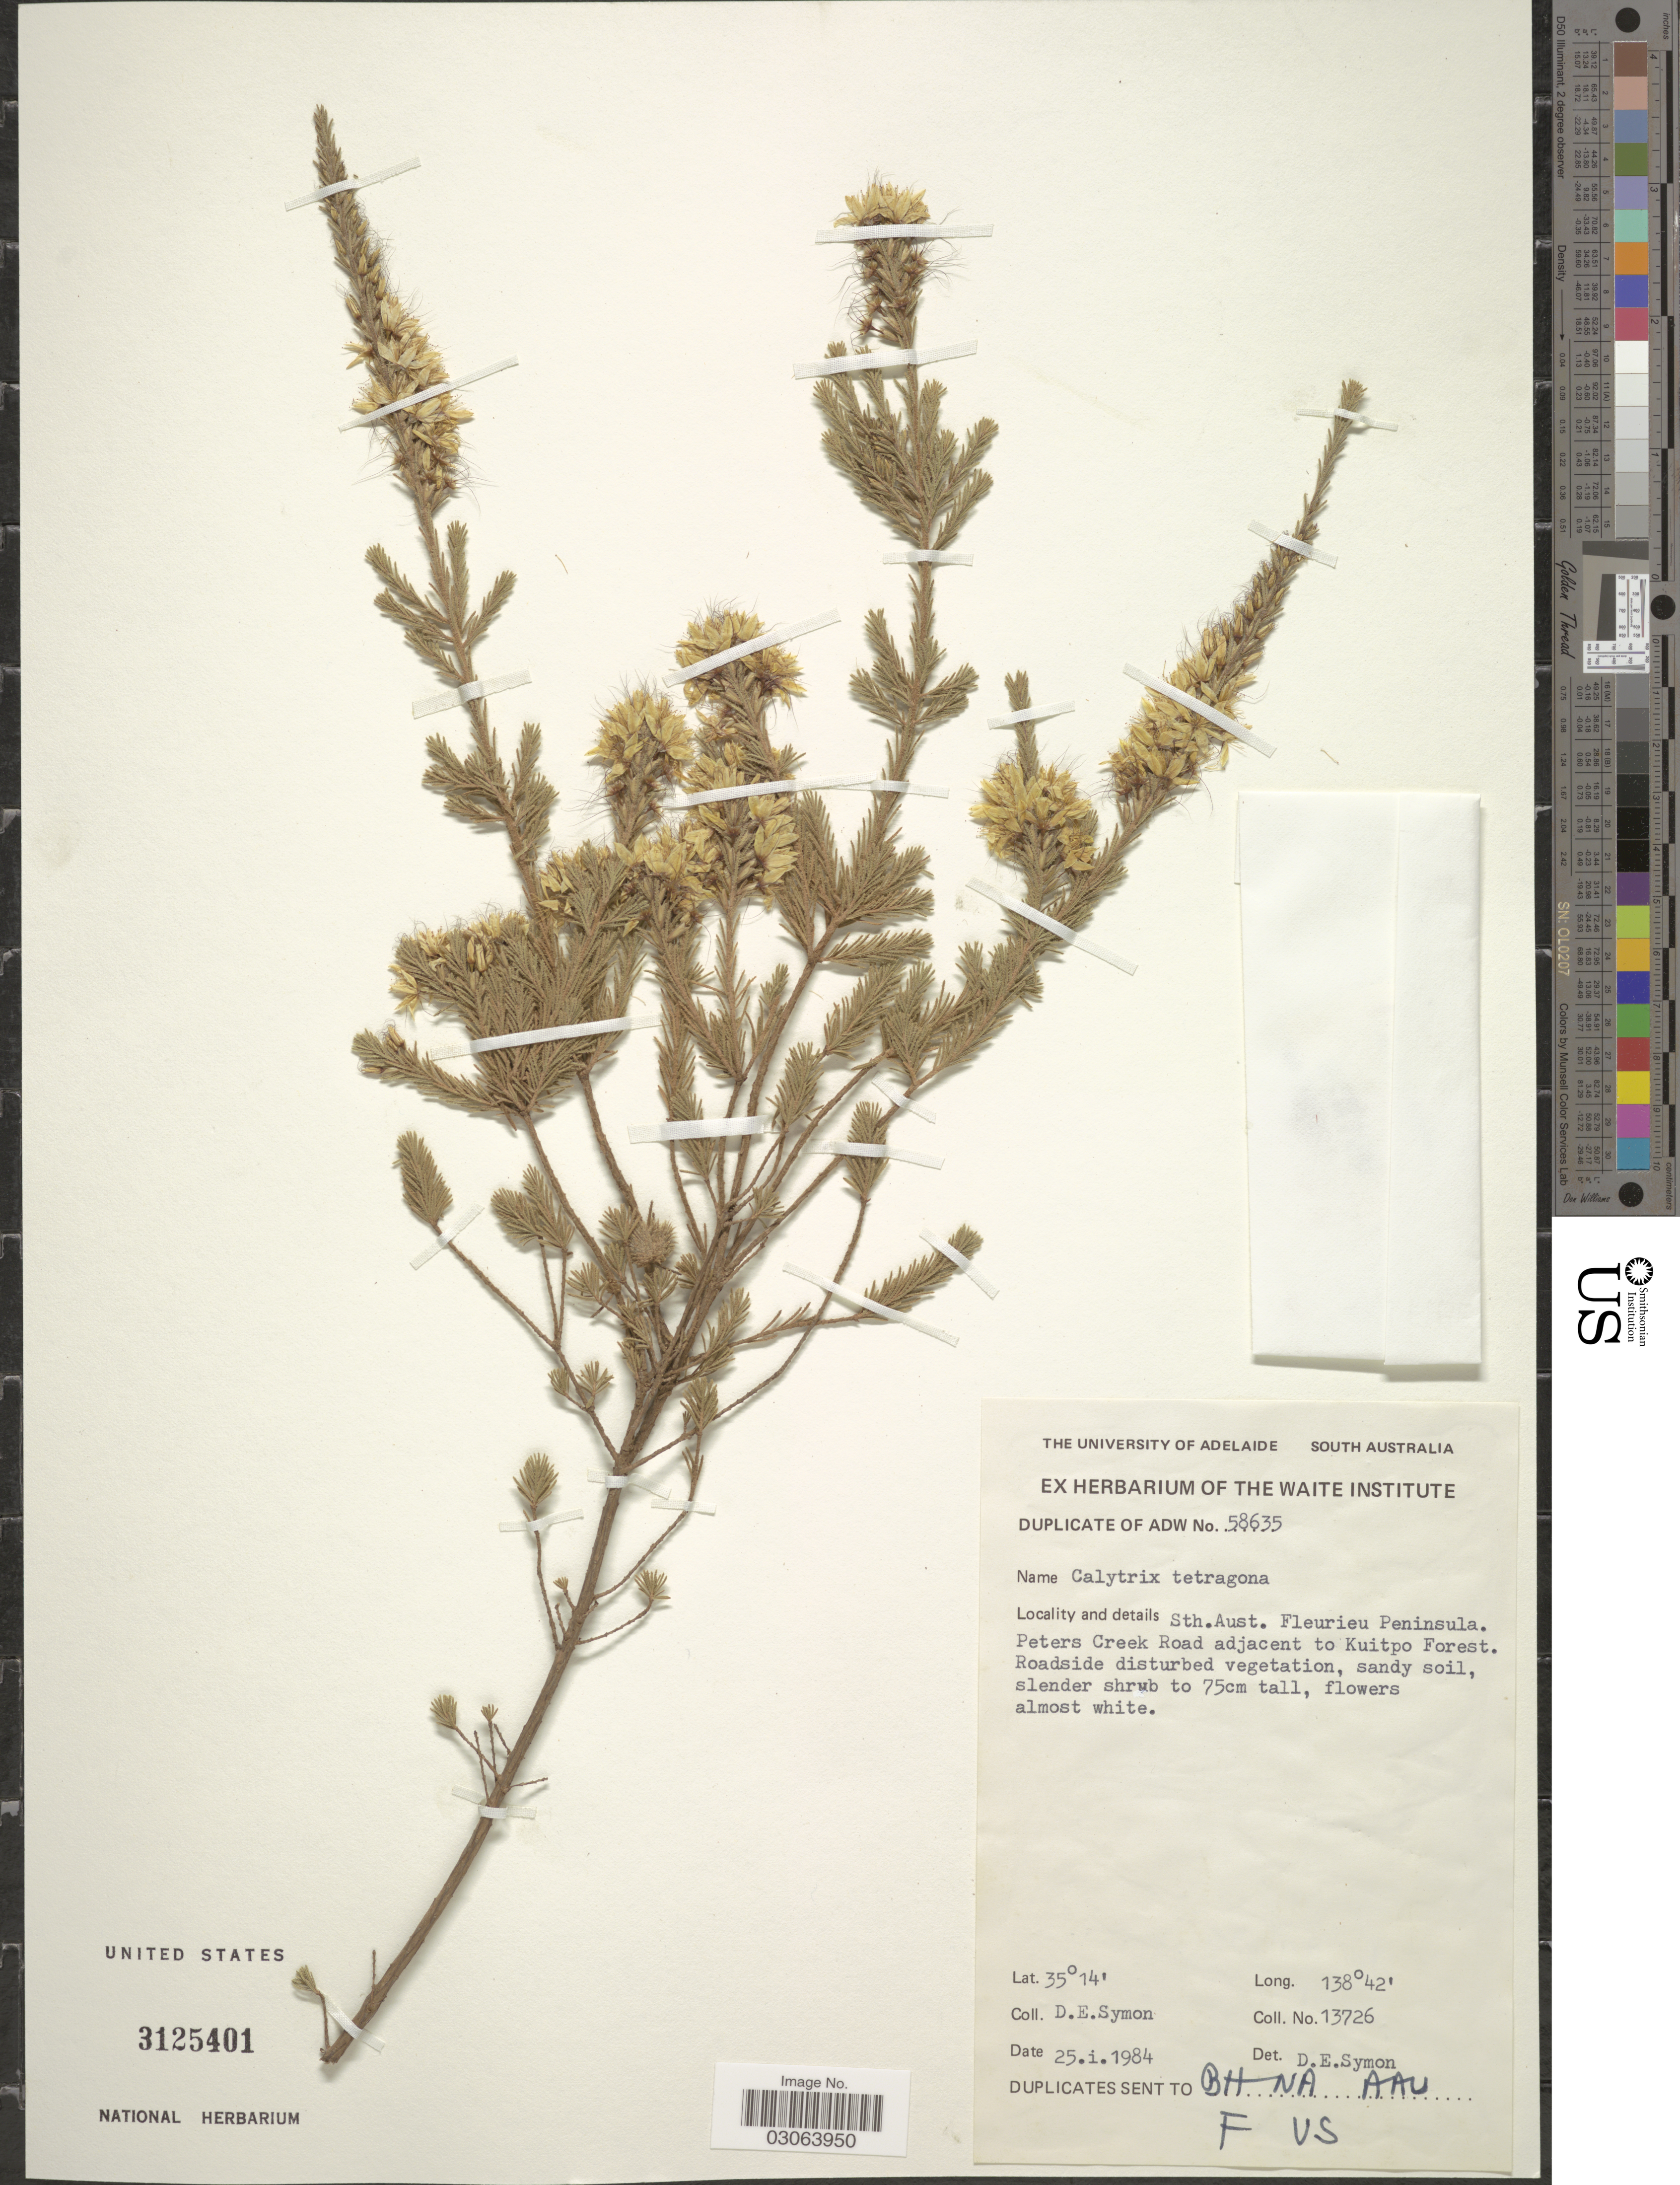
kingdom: Plantae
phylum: Tracheophyta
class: Magnoliopsida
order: Myrtales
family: Myrtaceae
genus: Calytrix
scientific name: Calytrix tetragona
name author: Labill.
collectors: D. Symon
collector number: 13726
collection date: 1984-01-25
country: Australia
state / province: South Australia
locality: Sth. Aust. Fleurieu Peninsula. Peters Creek Road adjacent to Kuitpo Forest.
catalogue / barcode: US 3125401